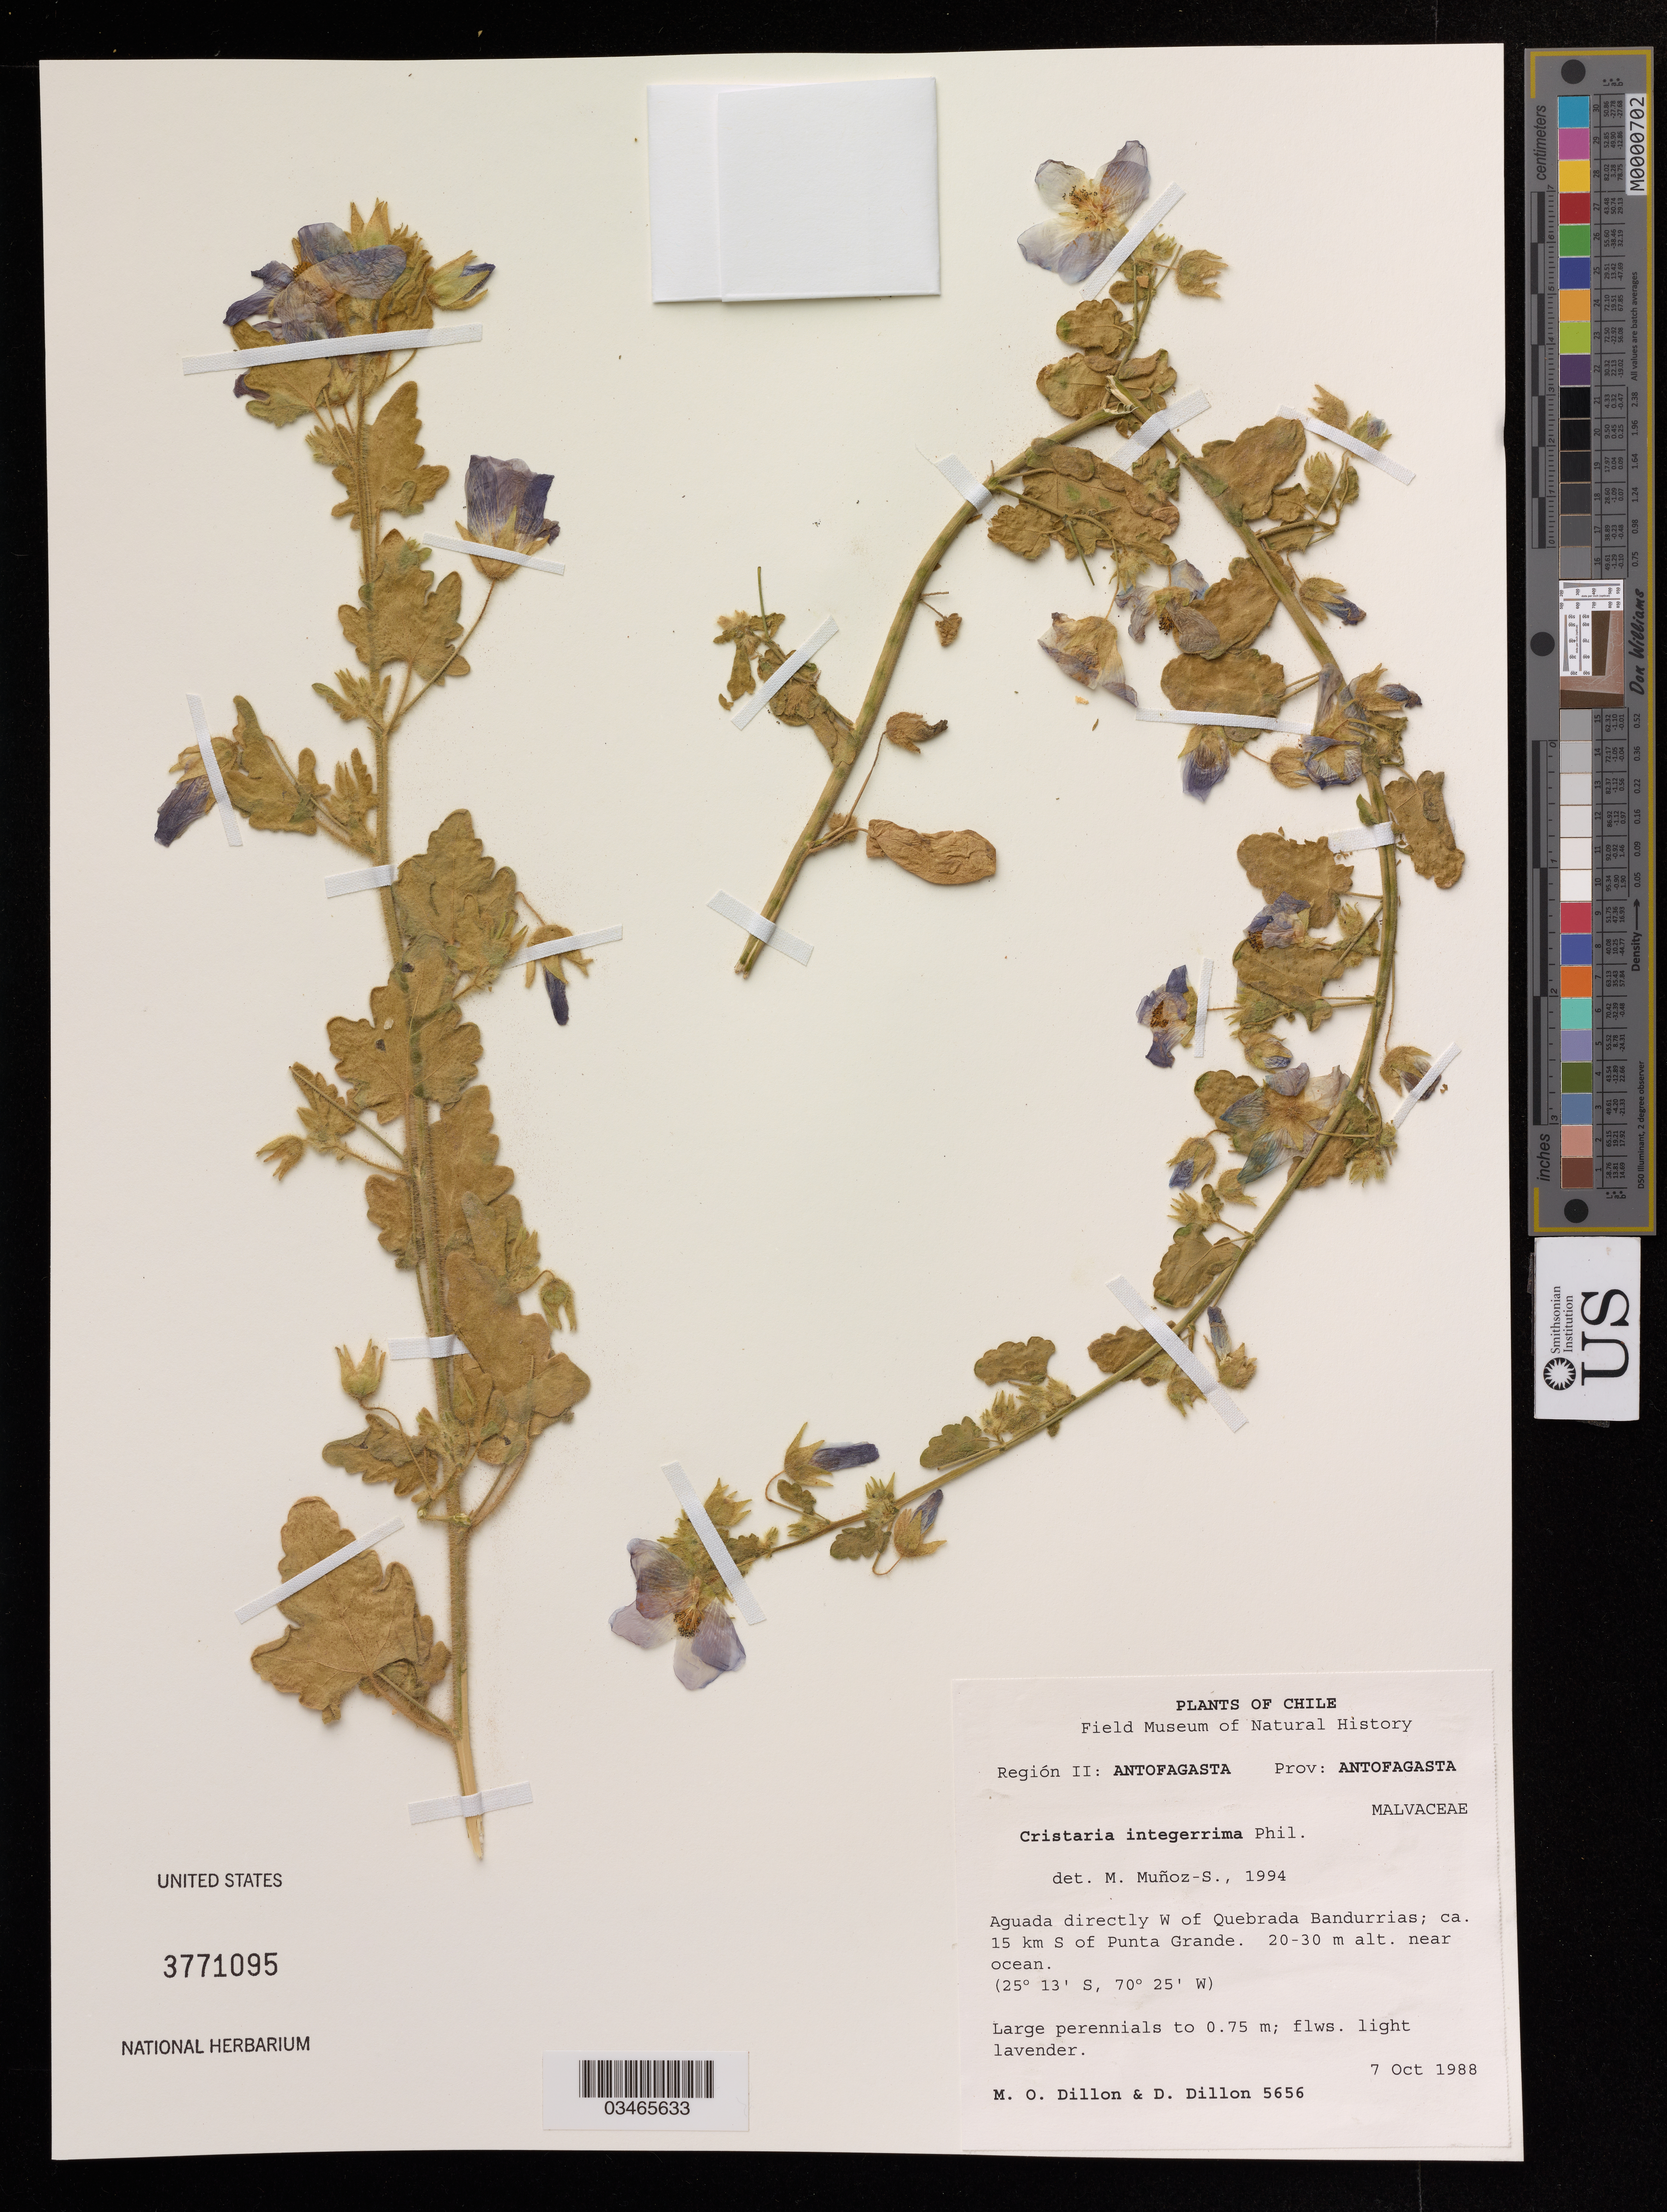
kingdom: Plantae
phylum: Tracheophyta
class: Magnoliopsida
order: Malvales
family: Malvaceae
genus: Cristaria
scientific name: Cristaria integerrima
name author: Phil.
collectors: M. O. Dillon & D. Dillon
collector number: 5656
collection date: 1988-10-07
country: Chile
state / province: Antofagasta (II)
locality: Prov: Antofagasta. Aguada directly W of Quebrada Bandurrias; ca. 15 km S of Punta Grande.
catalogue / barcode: US 3771095